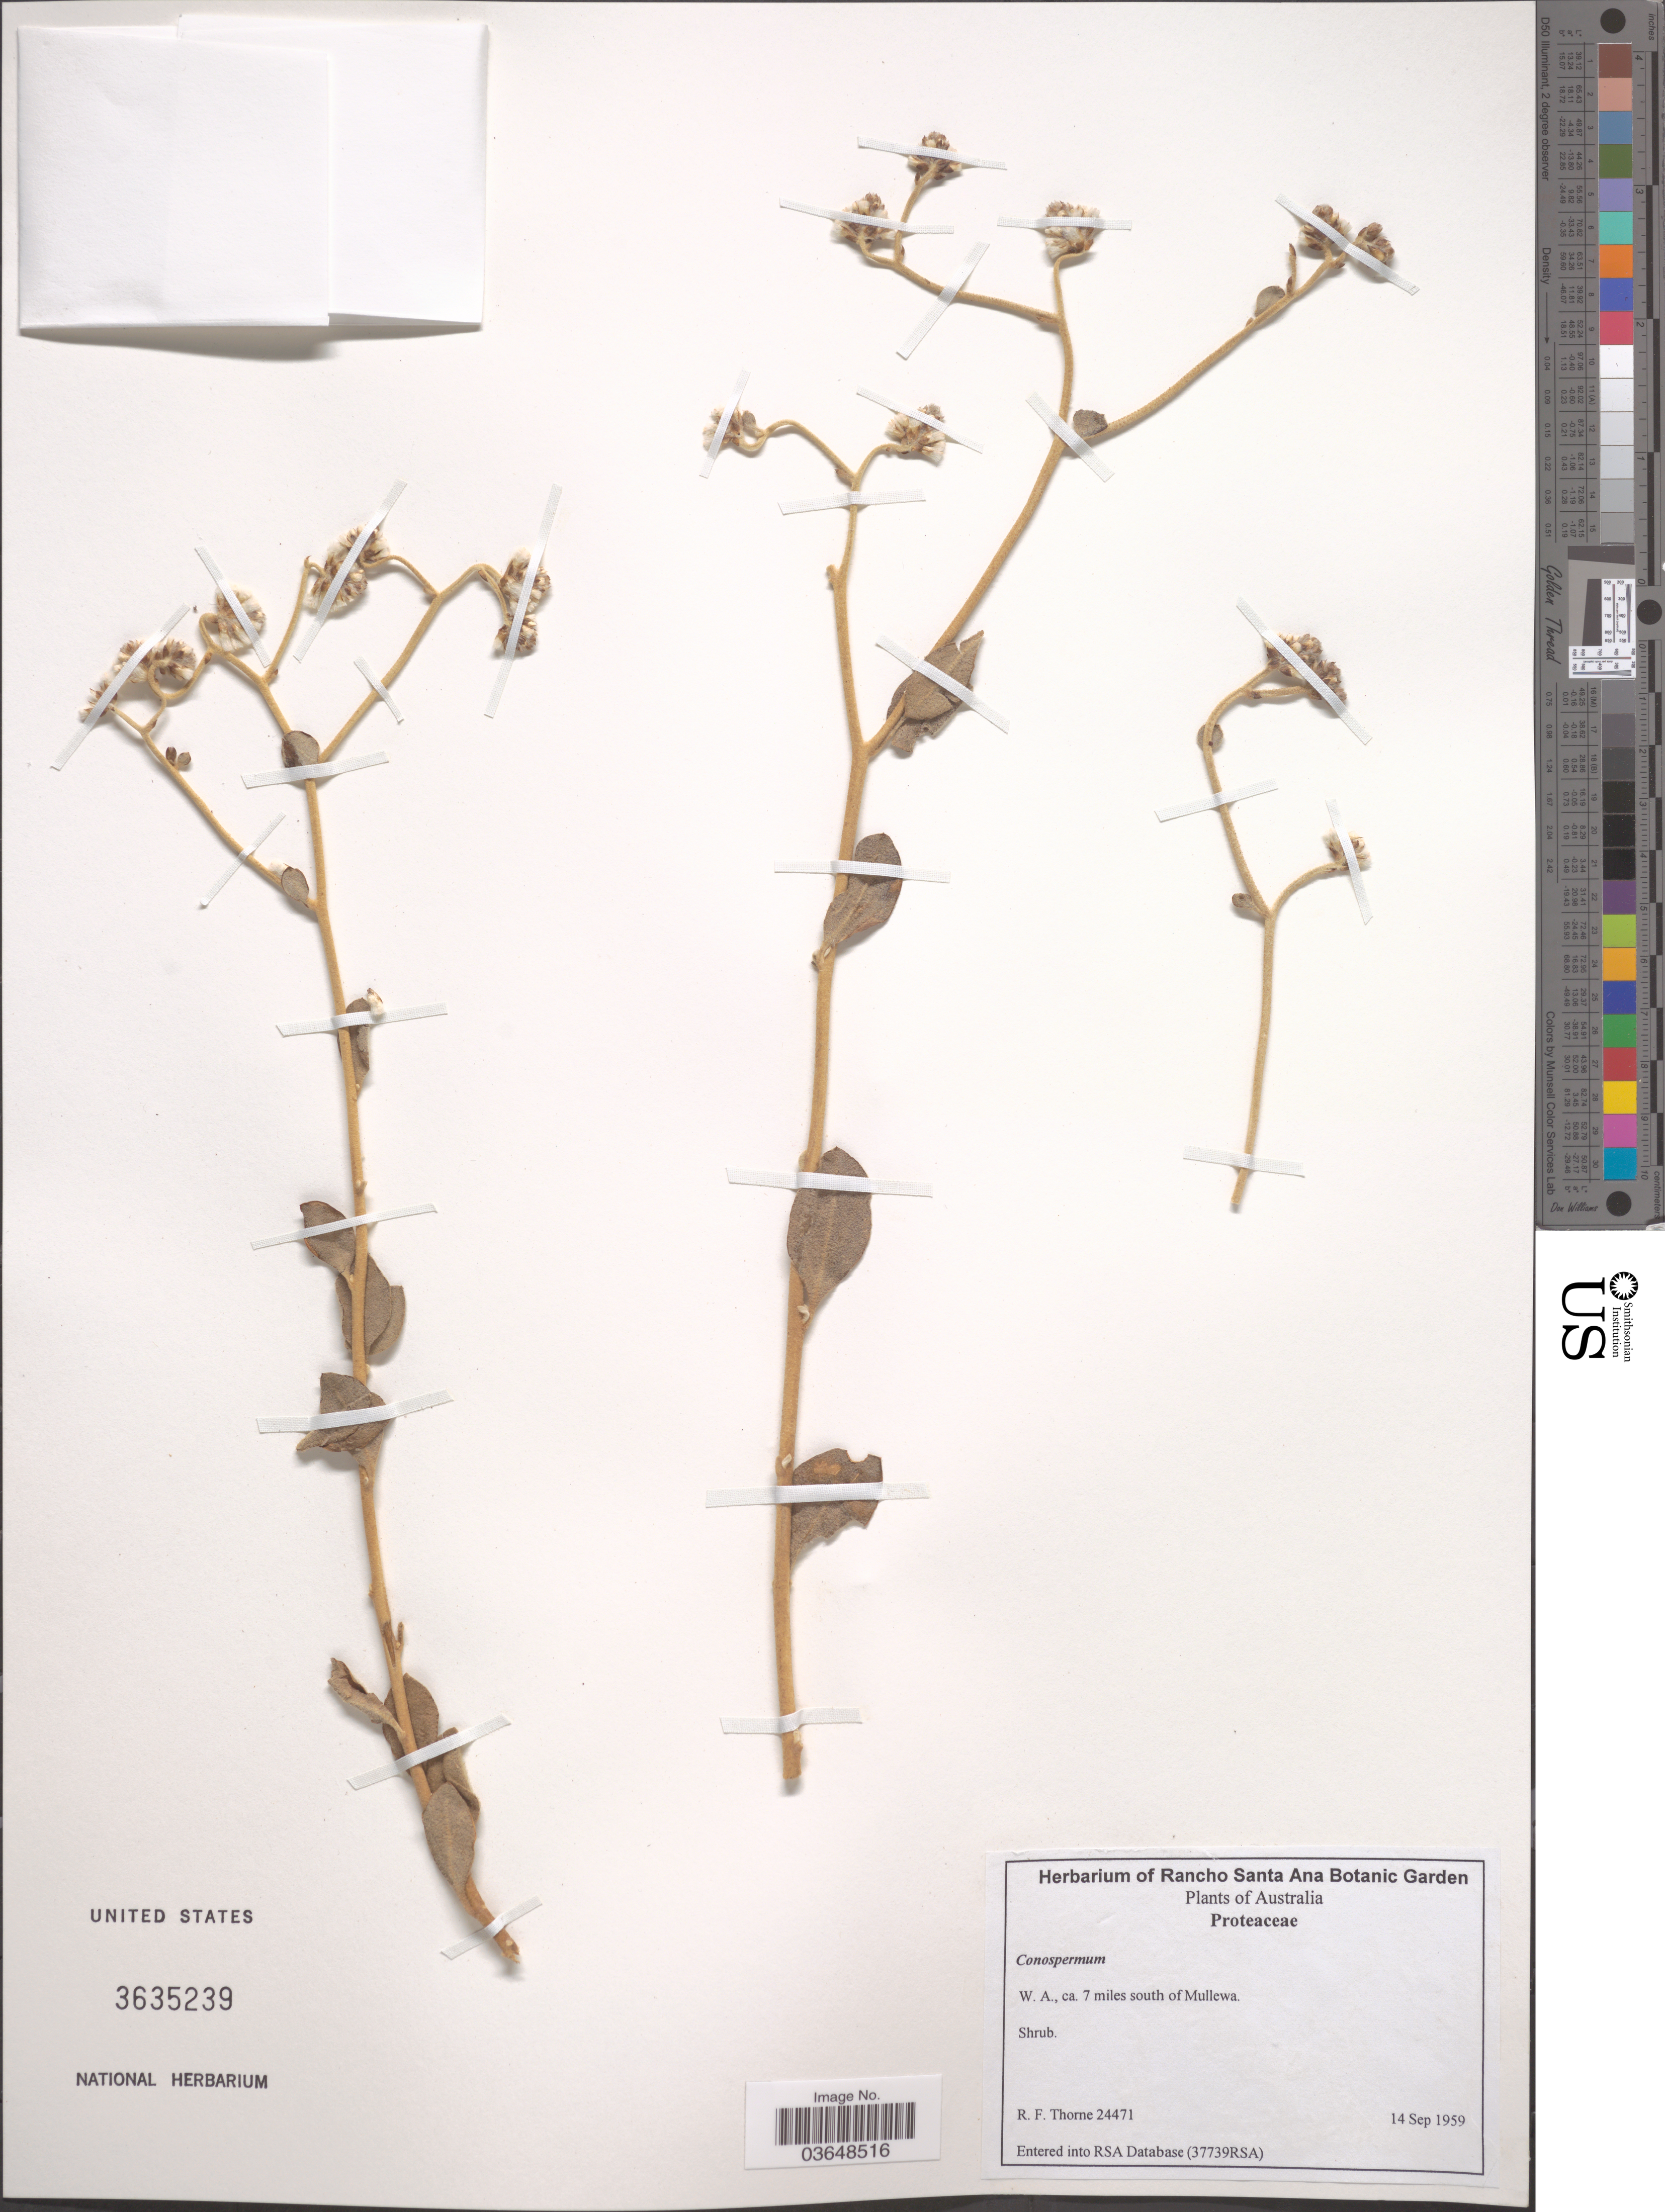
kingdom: Plantae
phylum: Tracheophyta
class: Magnoliopsida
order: Proteales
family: Proteaceae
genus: Conospermum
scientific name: Conospermum sp.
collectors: R. Thorne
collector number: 24471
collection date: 1959-09-14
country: Australia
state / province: Western Australia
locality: Ca. 7 miles south of Mullewa.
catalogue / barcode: US 3635239